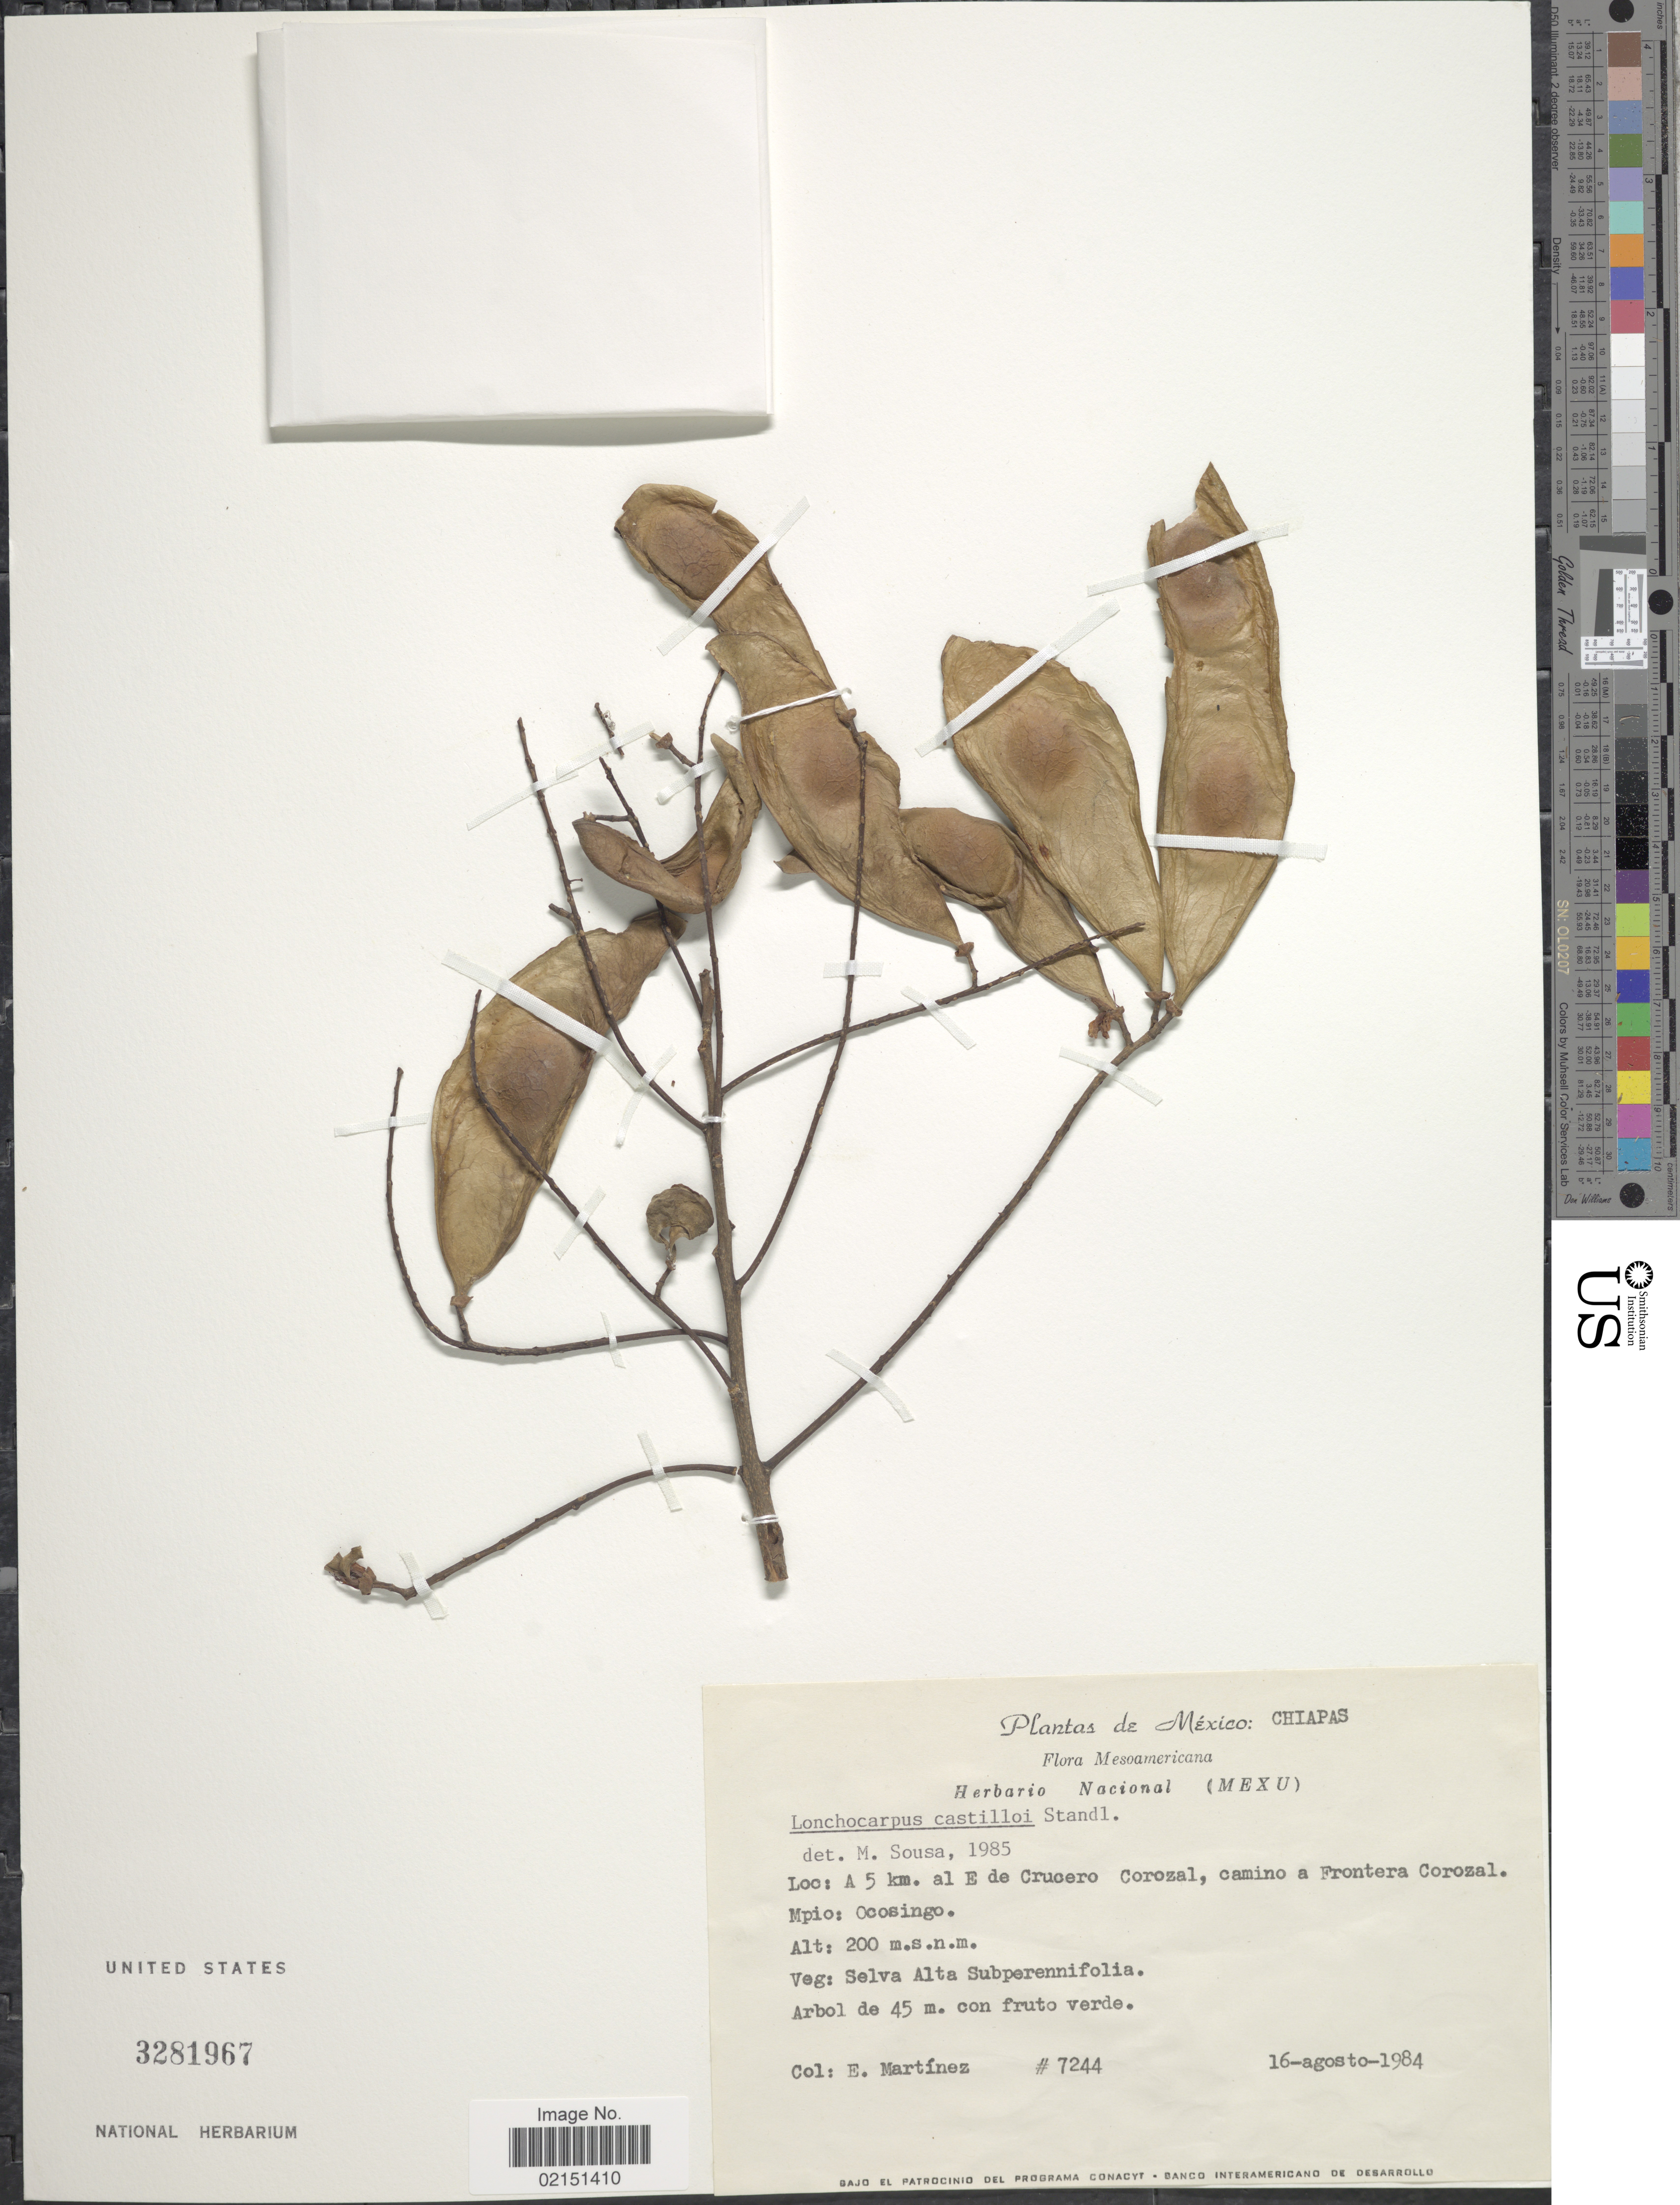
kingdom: Plantae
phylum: Tracheophyta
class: Magnoliopsida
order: Fabales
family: Fabaceae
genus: Lonchocarpus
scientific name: Lonchocarpus castilloi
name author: Standl.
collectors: E. Martínez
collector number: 7244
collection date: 1984-08-16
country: Mexico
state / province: Chiapas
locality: A 5 km. al E de Crucero Corozal, caminp a Frontera Corozal, Mpio.: Ocosingo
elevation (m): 200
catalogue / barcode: US 3281967